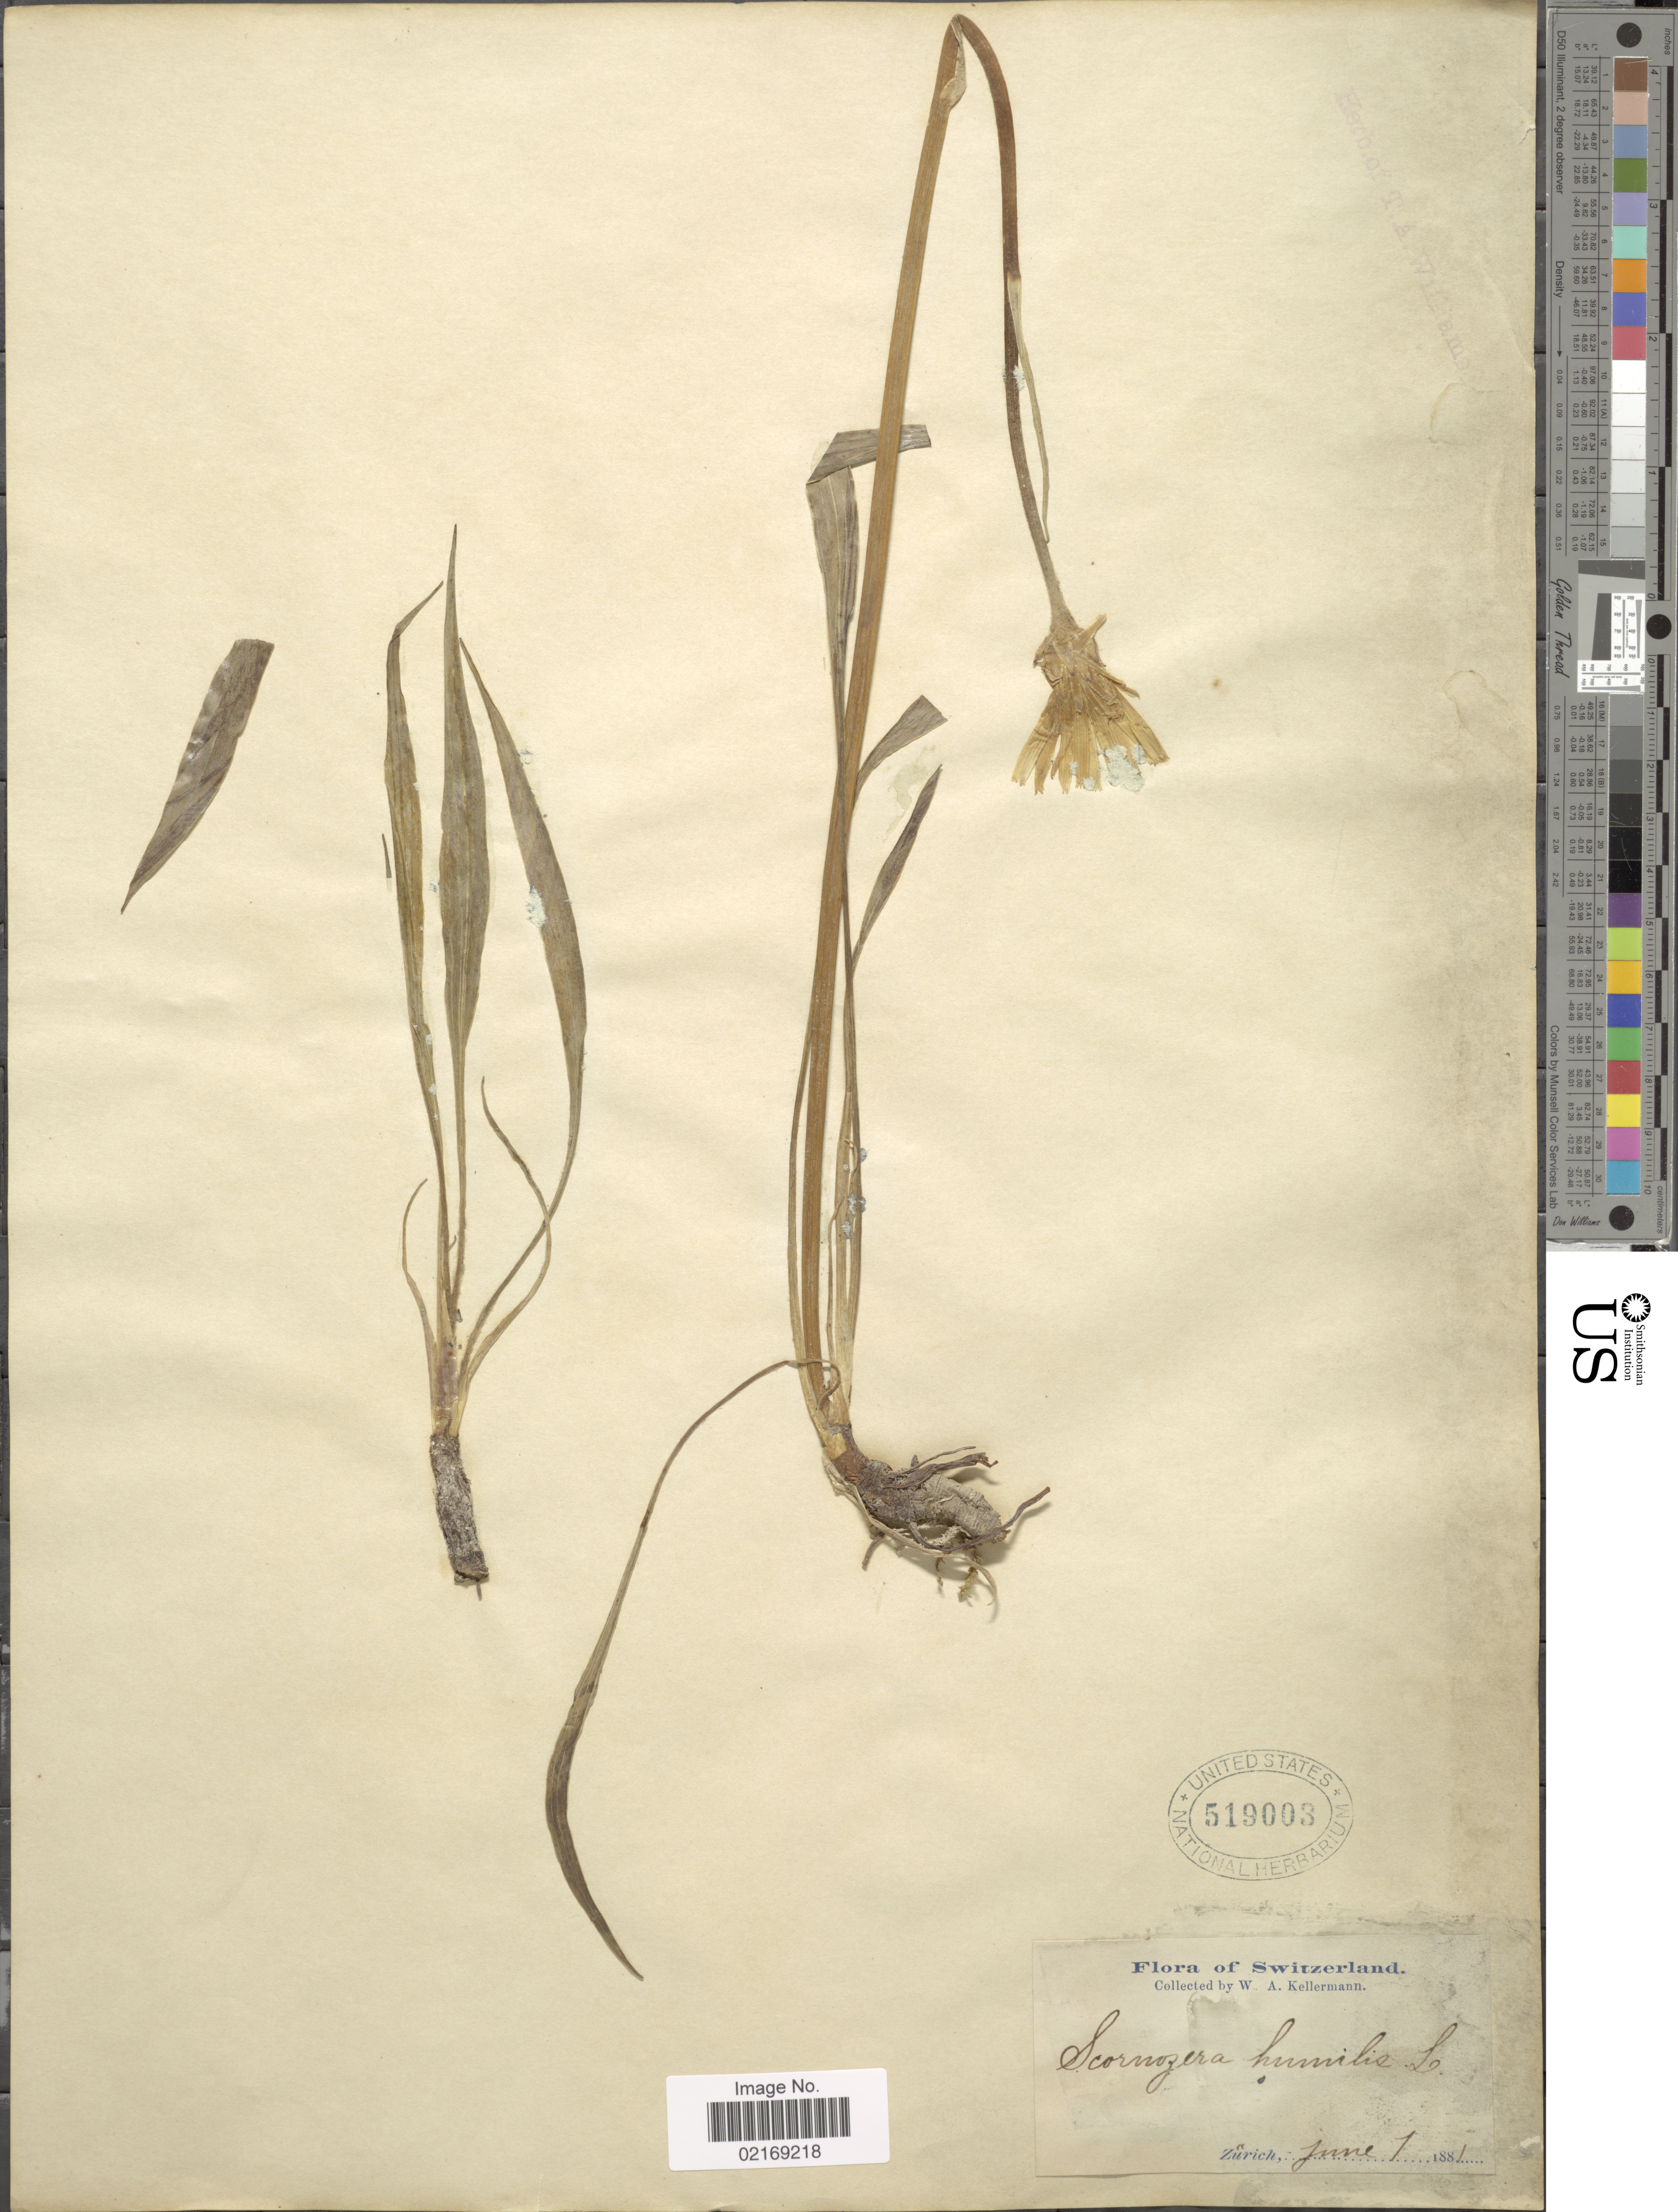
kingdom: Plantae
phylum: Tracheophyta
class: Magnoliopsida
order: Asterales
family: Asteraceae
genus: Scorzonera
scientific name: Scorzonera humilis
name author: L.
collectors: W. Kellerman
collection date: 1881-06-01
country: Switzerland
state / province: Zurich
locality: Zurich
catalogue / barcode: US 519003